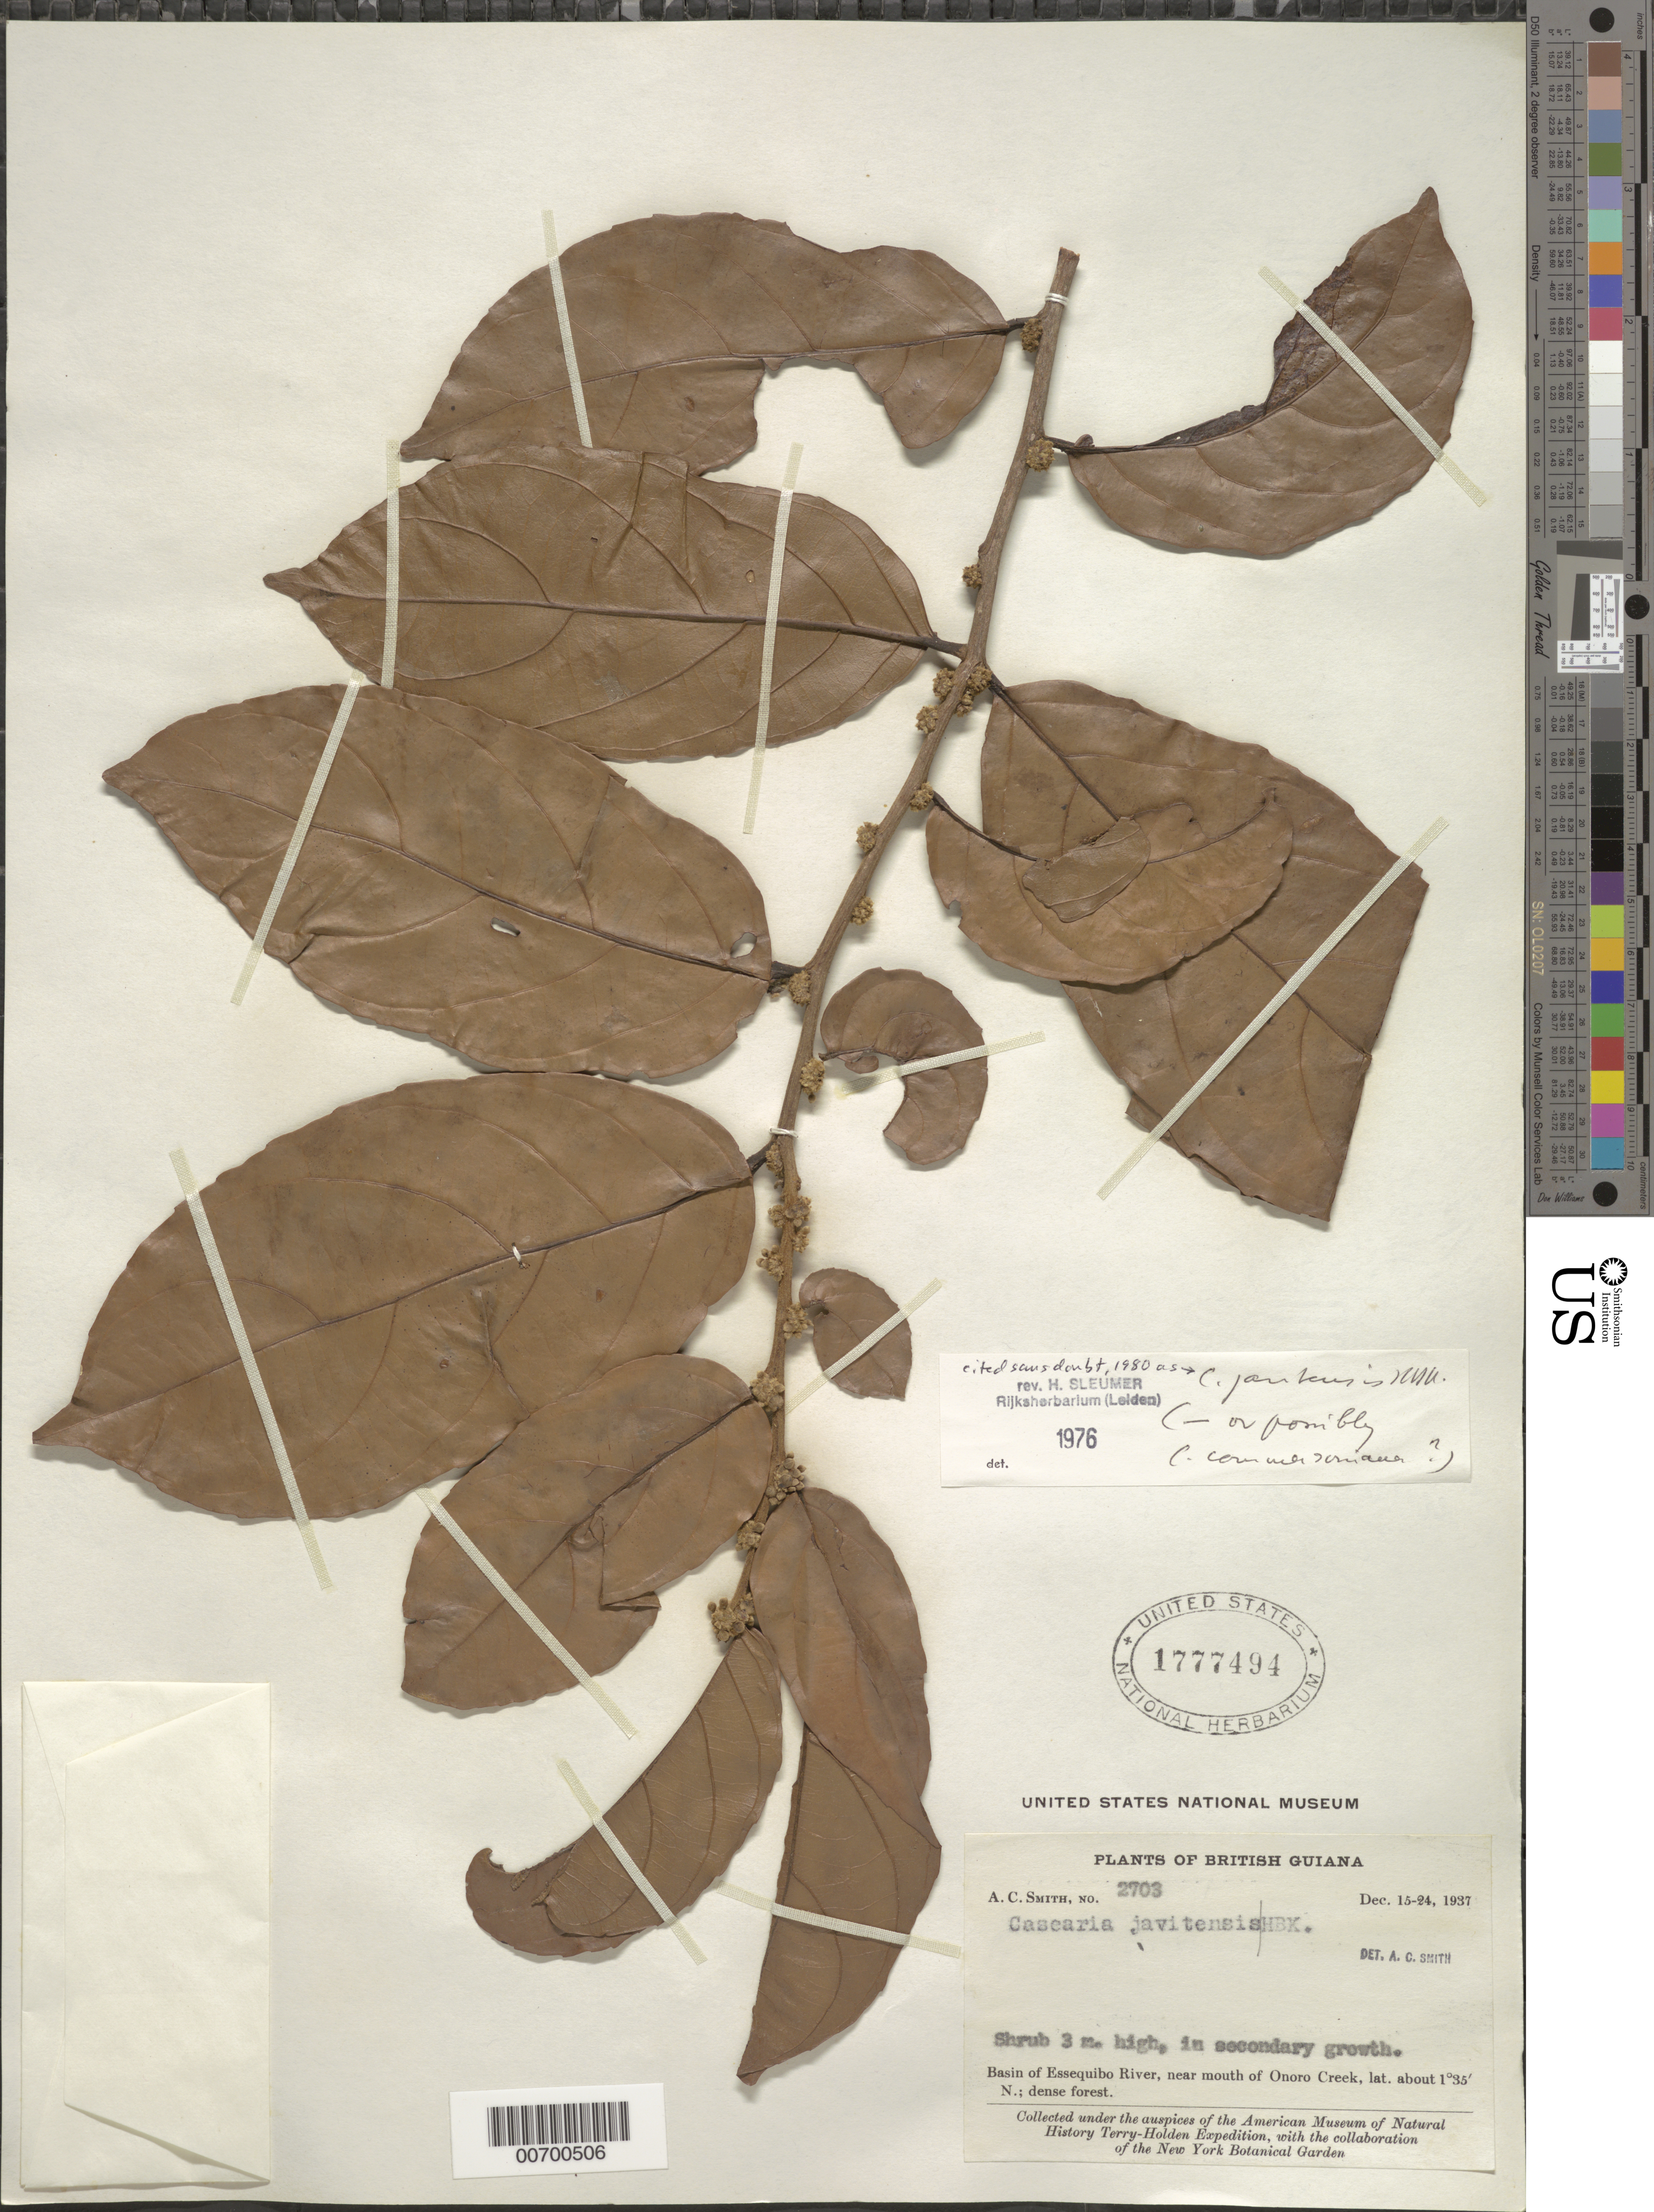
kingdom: Plantae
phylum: Tracheophyta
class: Magnoliopsida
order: Malpighiales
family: Salicaceae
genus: Piparea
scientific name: Piparea multiflora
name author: C.F. Gaertn.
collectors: A. C. Smith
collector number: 2703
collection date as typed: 15-Dec-37 to 24-Dec-37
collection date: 1937-12-15/1937-12-24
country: Guyana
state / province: U. Takutu-U. Essequibo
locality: Onoro Creek (near mouth), Essequibo River basin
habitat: Dense forest, in secondary growth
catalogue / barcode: US 1777494